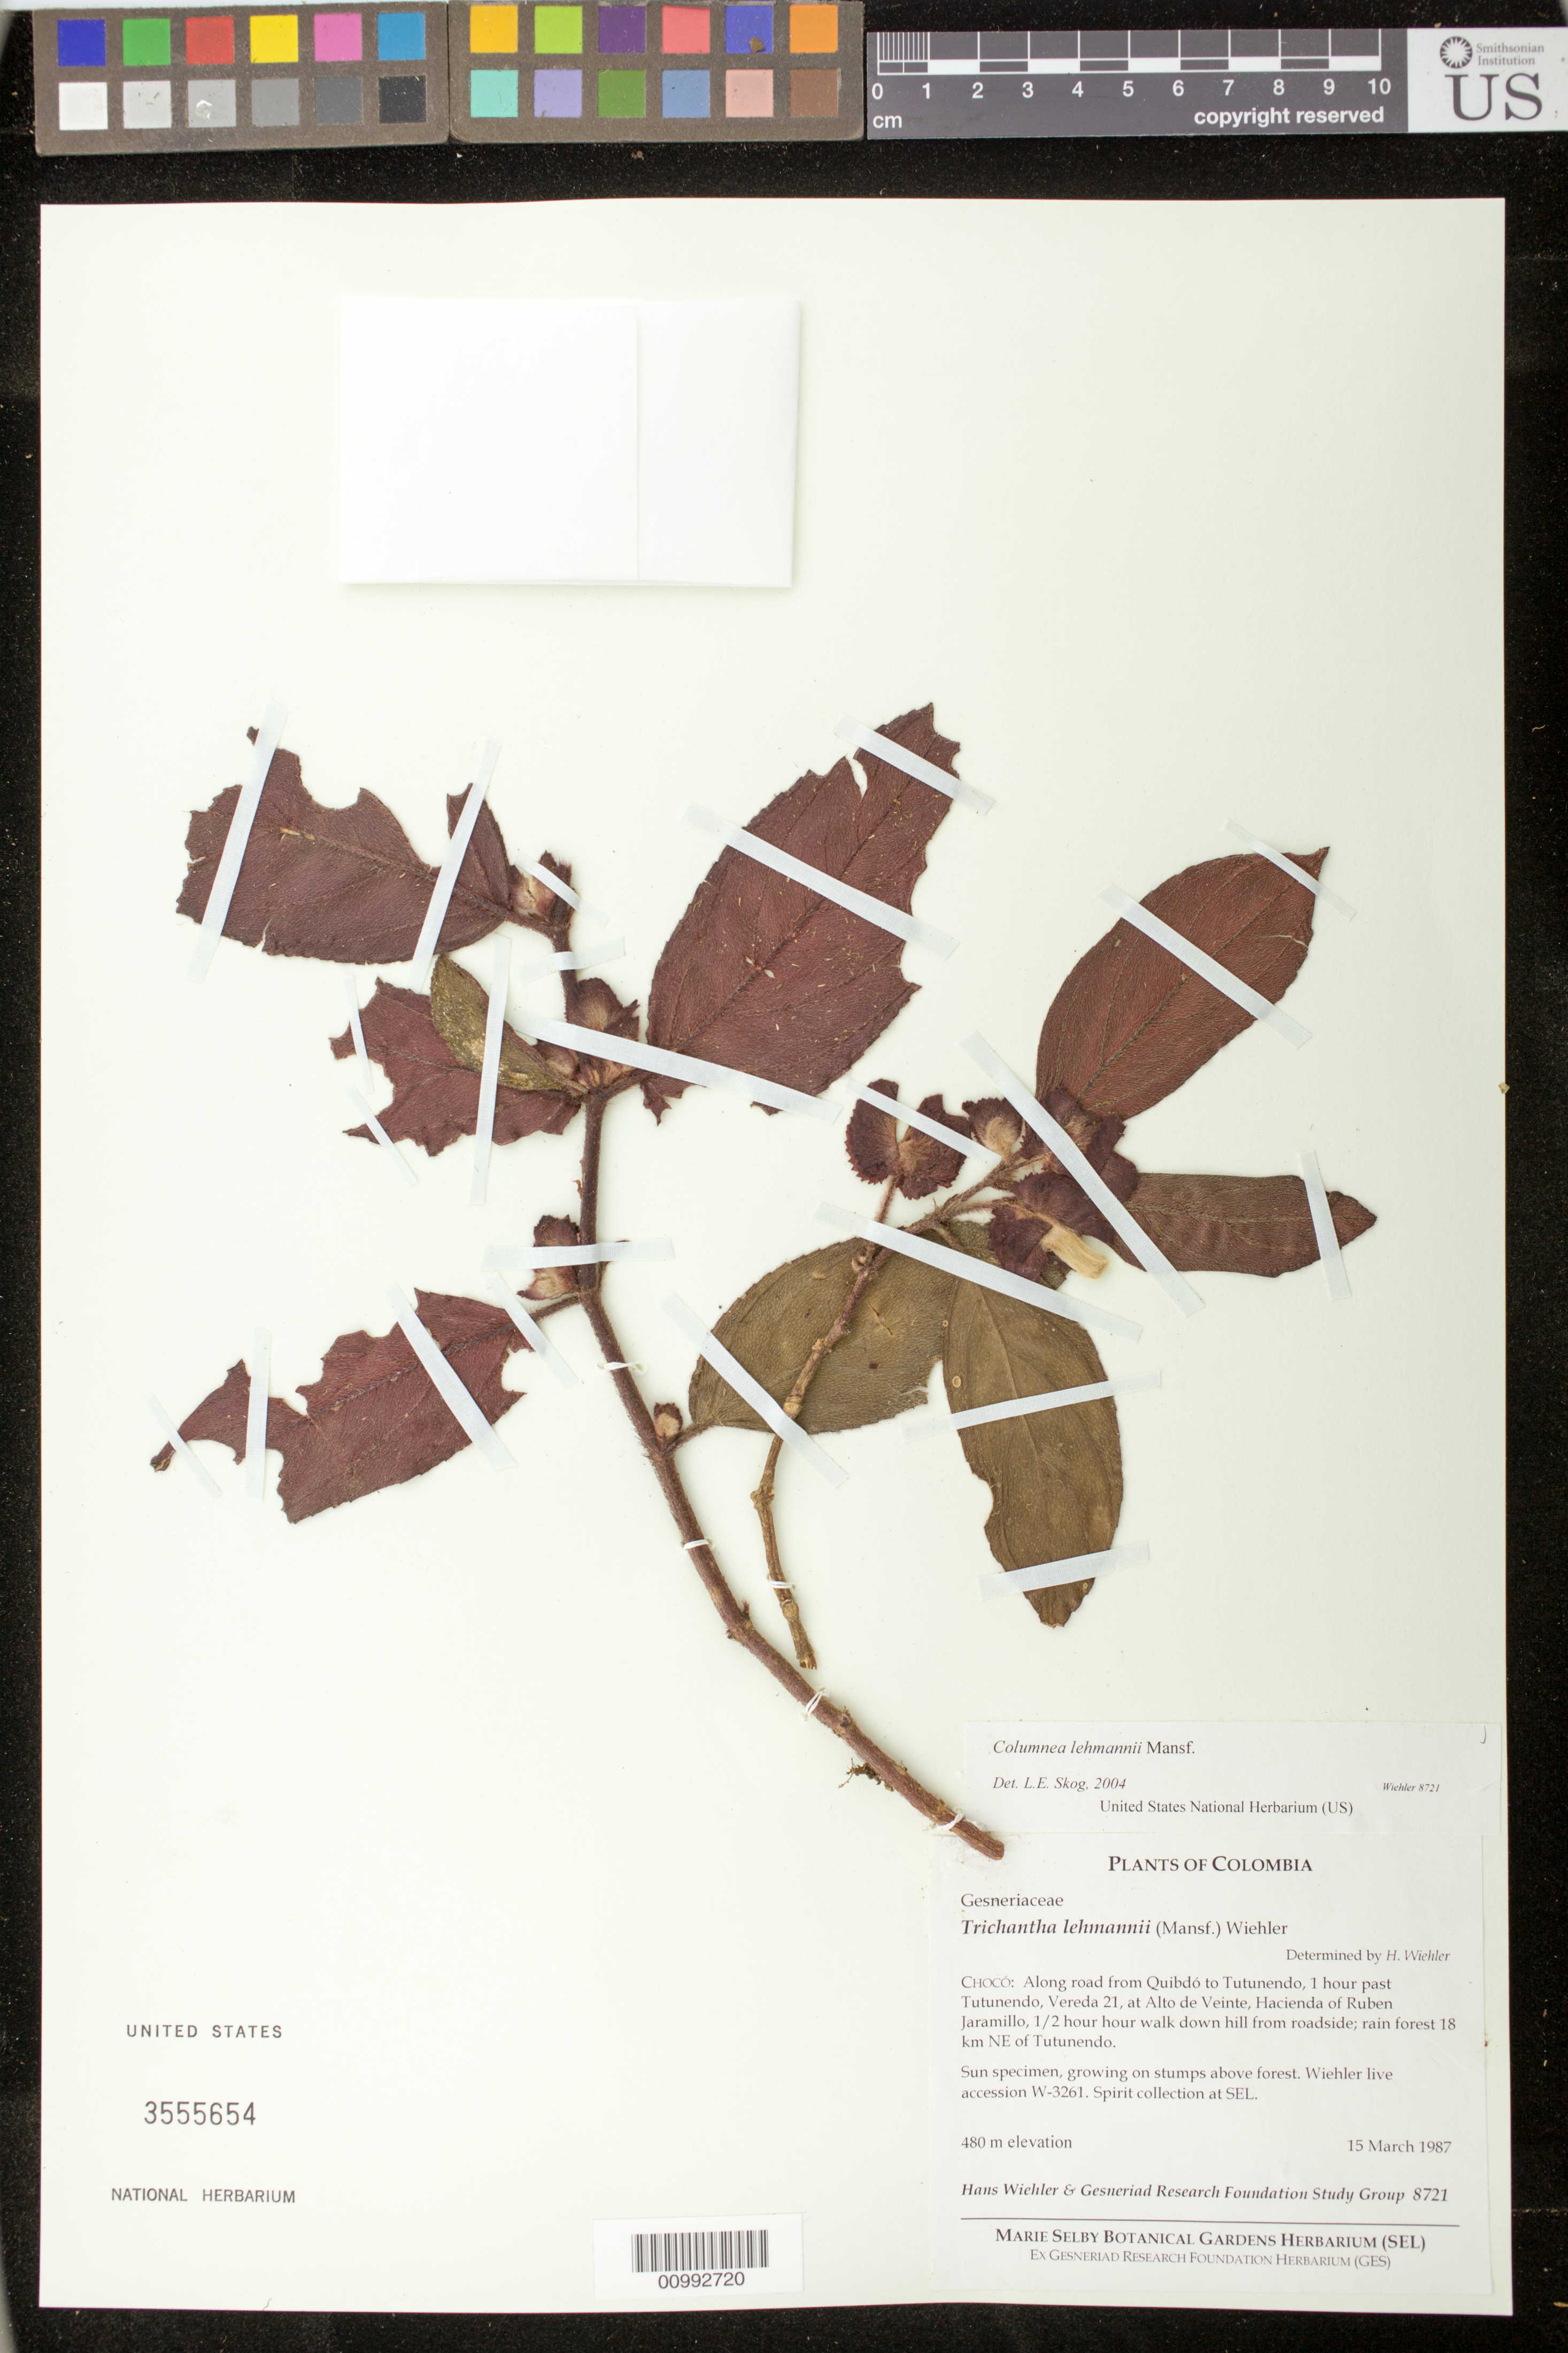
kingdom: Plantae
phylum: Tracheophyta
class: Magnoliopsida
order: Lamiales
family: Gesneriaceae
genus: Columnea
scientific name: Columnea lehmannii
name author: Mansf.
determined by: Skog, Laurence E.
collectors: H. J. Wiehler & GRF Study Group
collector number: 8721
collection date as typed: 15 Mar 1987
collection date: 1987-03-15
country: Colombia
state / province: Chocó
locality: Chocó: along road from Quibdó to Tutunendo, 1 hour past tutunendo, Vereda 21, at Alto de Veinte, Hacienda of Ruben Jaramillo, 1/2 hour walk downhill from roadside; rain forest 18 km NE of Tutunendo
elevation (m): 480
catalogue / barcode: US 3555654